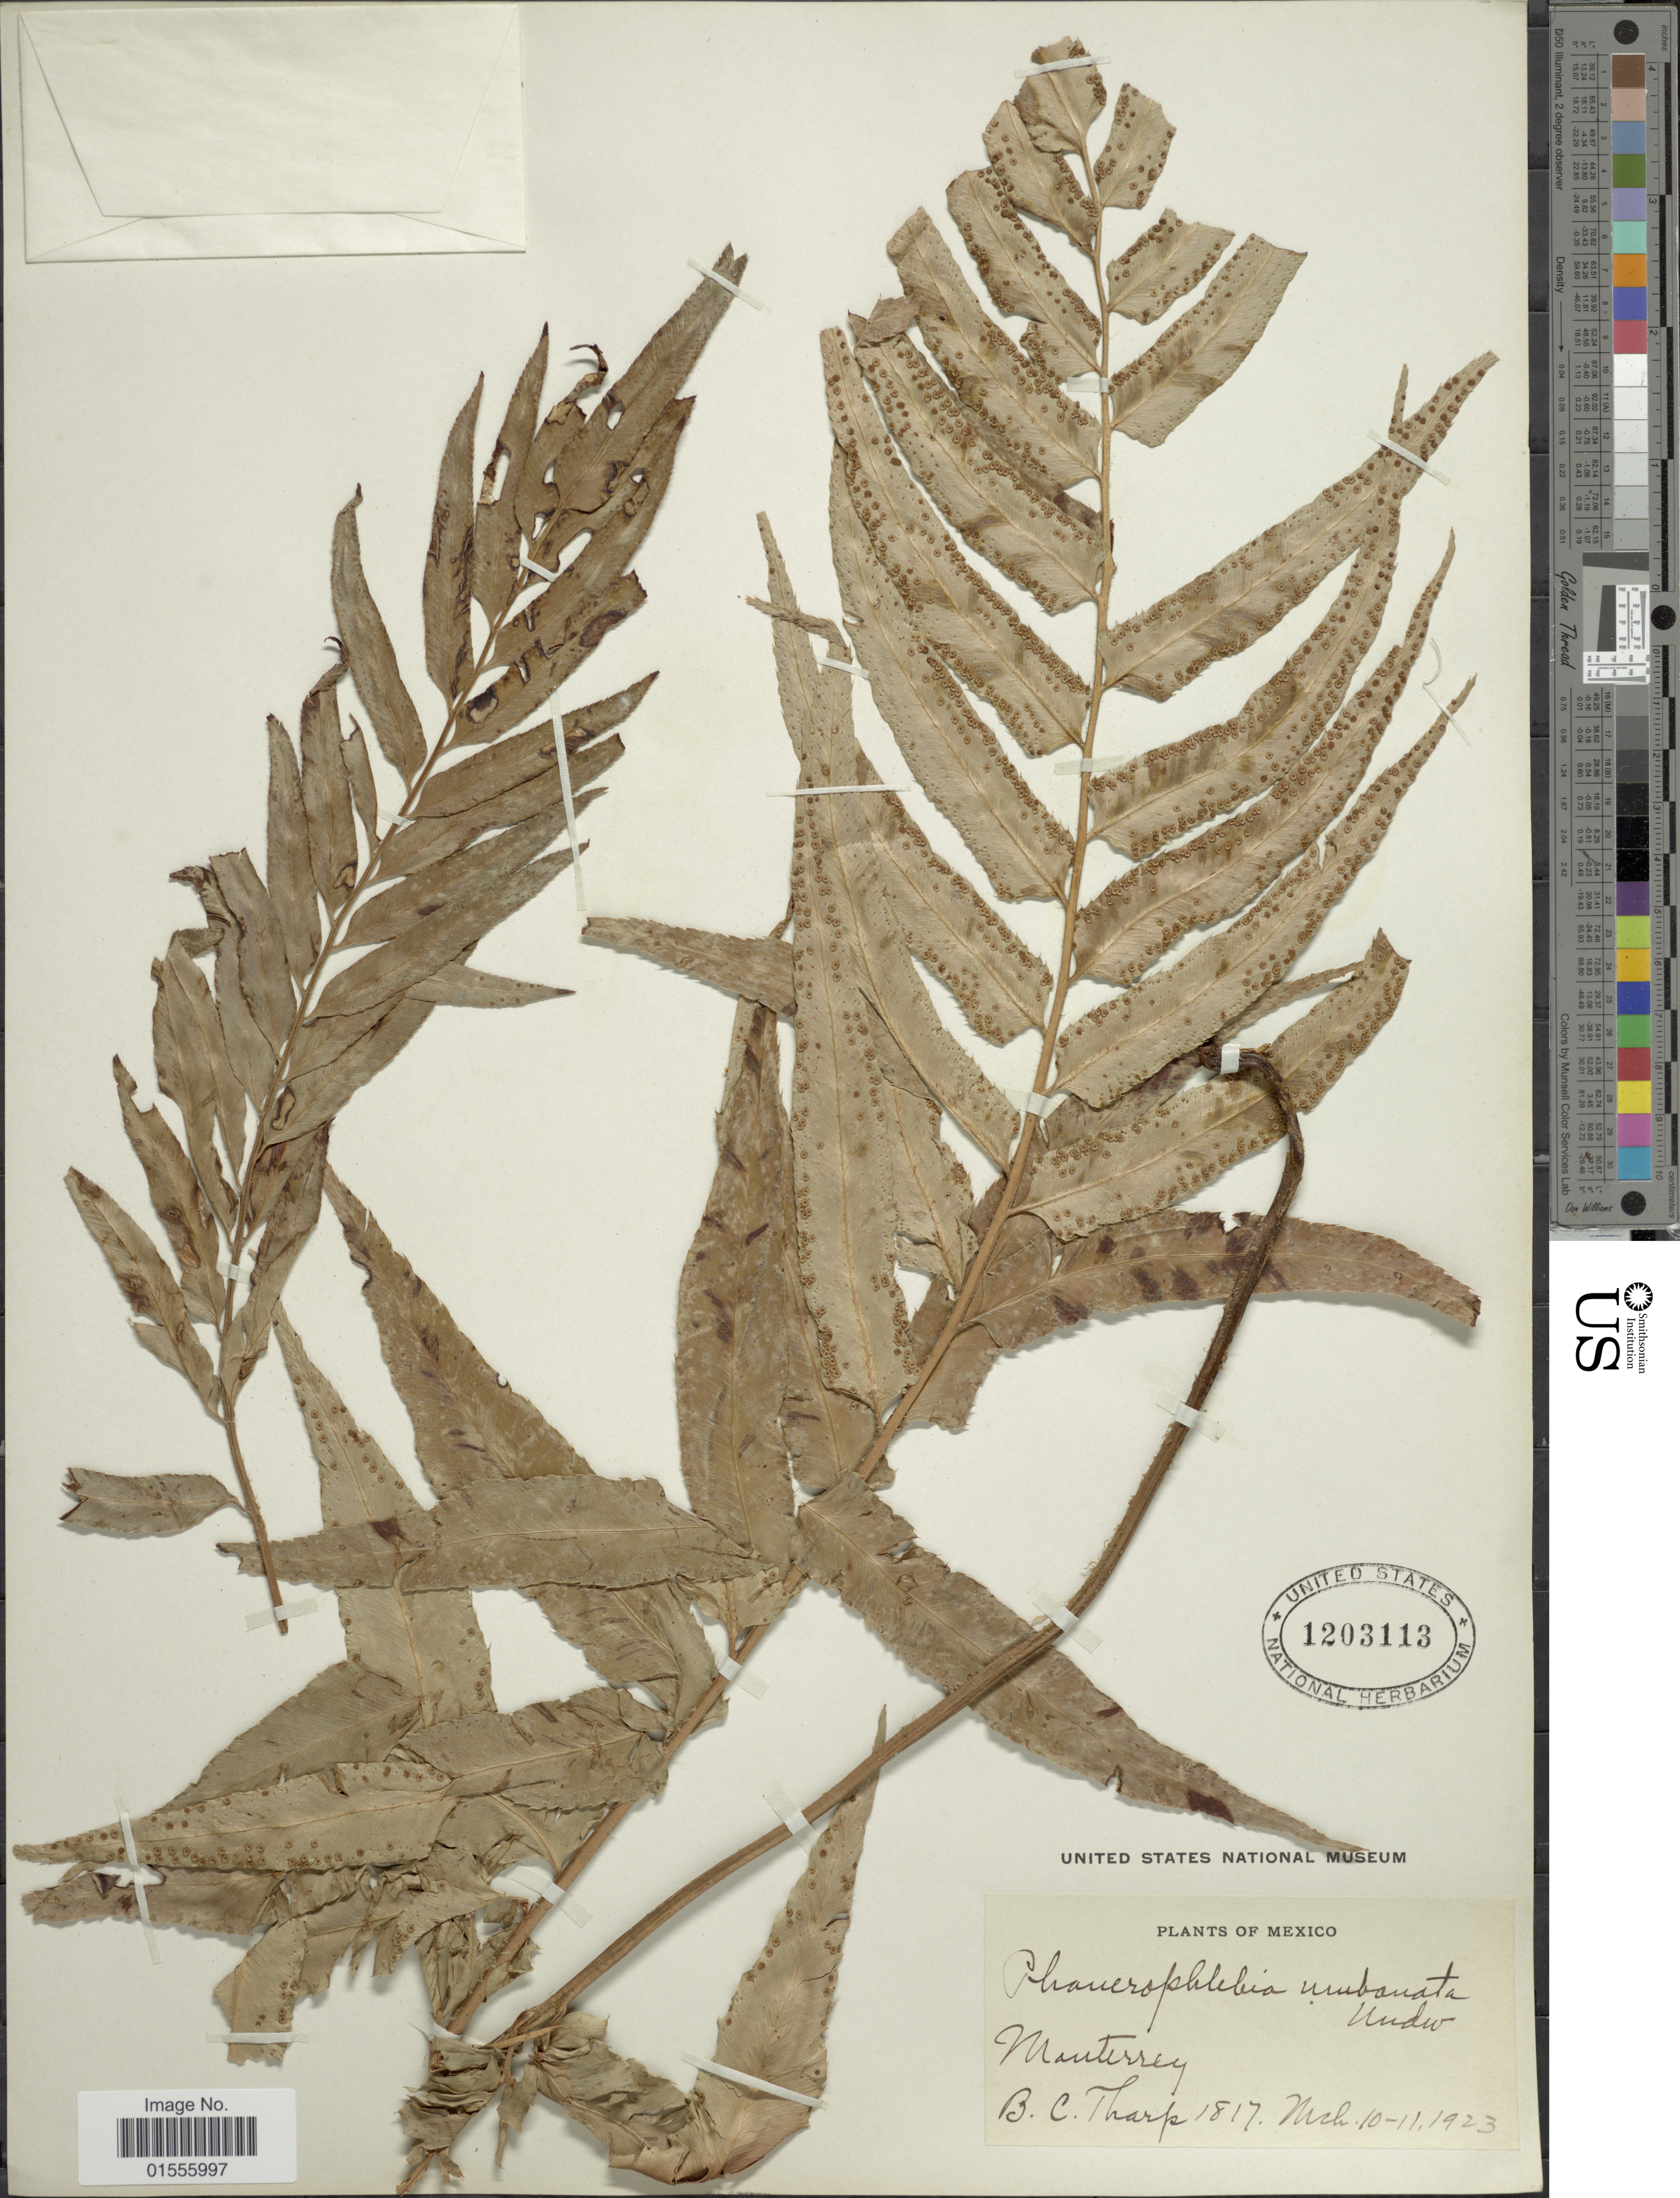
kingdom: Plantae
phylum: Tracheophyta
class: Polypodiopsida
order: Polypodiales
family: Dryopteridaceae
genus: Phanerophlebia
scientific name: Phanerophlebia umbonata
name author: Underw.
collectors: B. C. Tharp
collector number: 1817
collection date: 1923-03-10/1923-03-11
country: Mexico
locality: Monterrey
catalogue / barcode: US 1203113